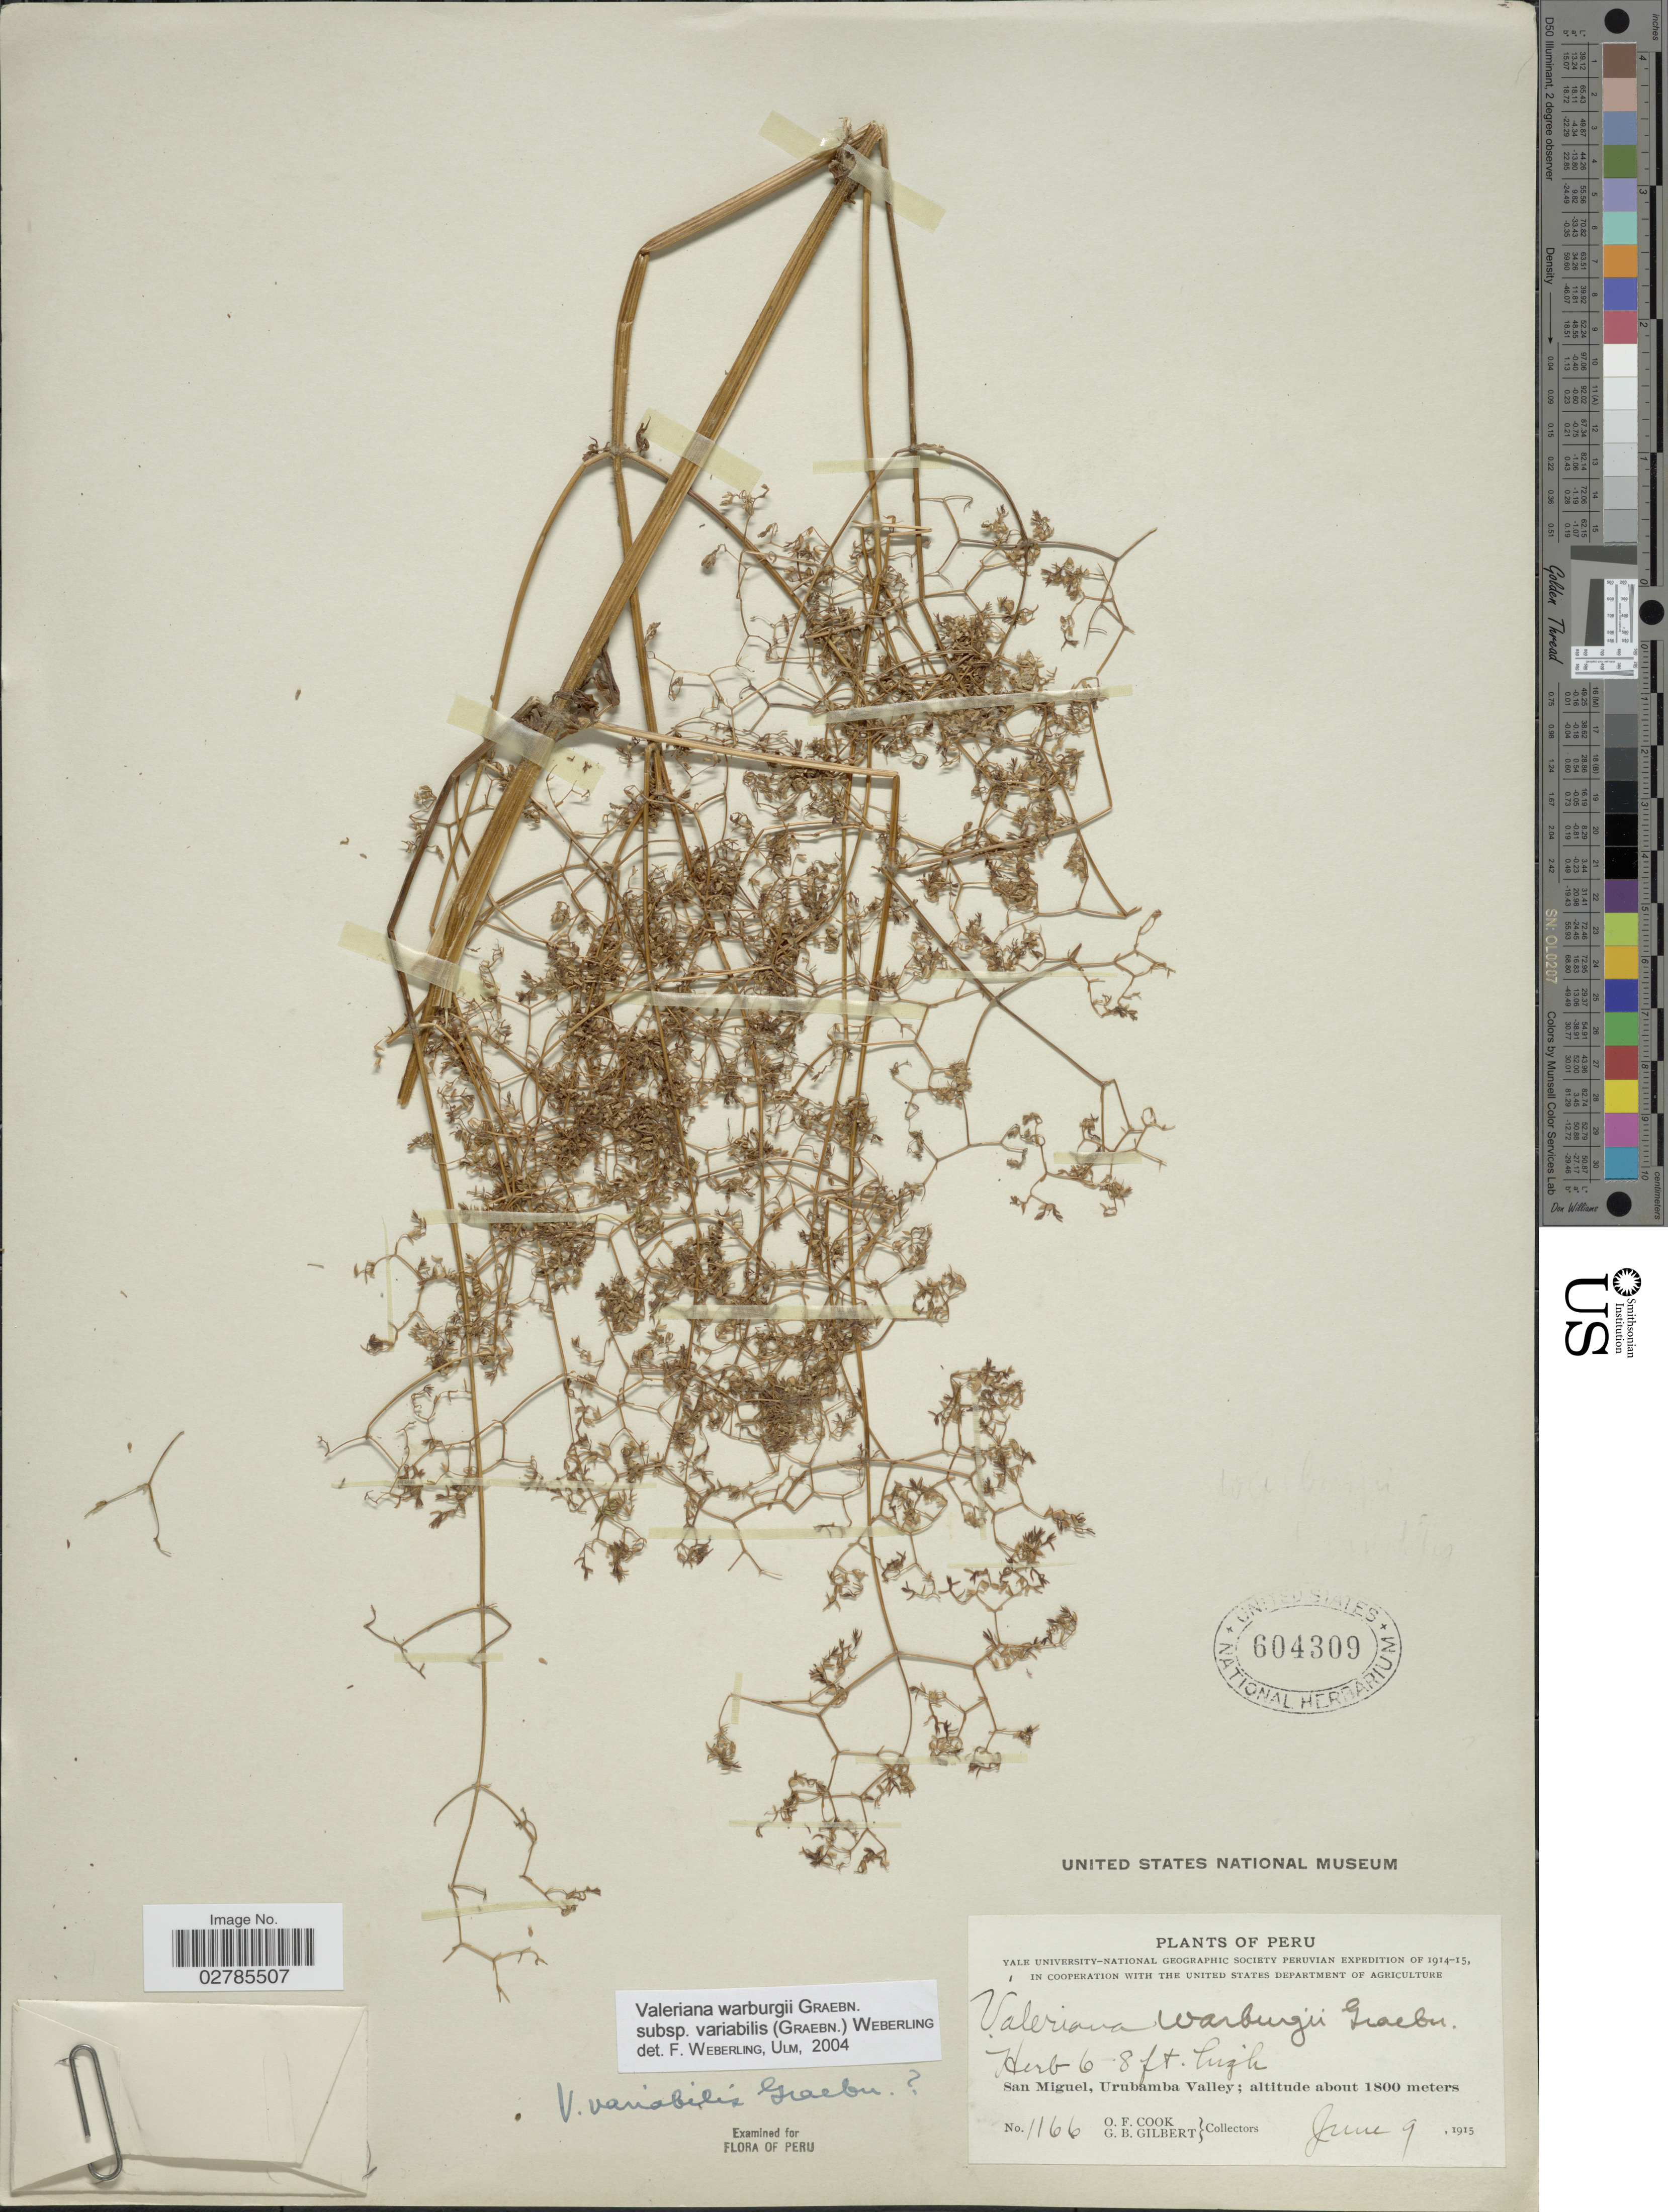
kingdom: Plantae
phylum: Tracheophyta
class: Magnoliopsida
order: Dipsacales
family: Caprifoliaceae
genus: Valeriana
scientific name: Valeriana variabilis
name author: Graebn.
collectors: O. F. Cook & G. B. Gilbert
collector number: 1166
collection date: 1915-06-09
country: Peru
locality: San Miguel, Urumbamba Valley.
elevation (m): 1800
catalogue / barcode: US 604309